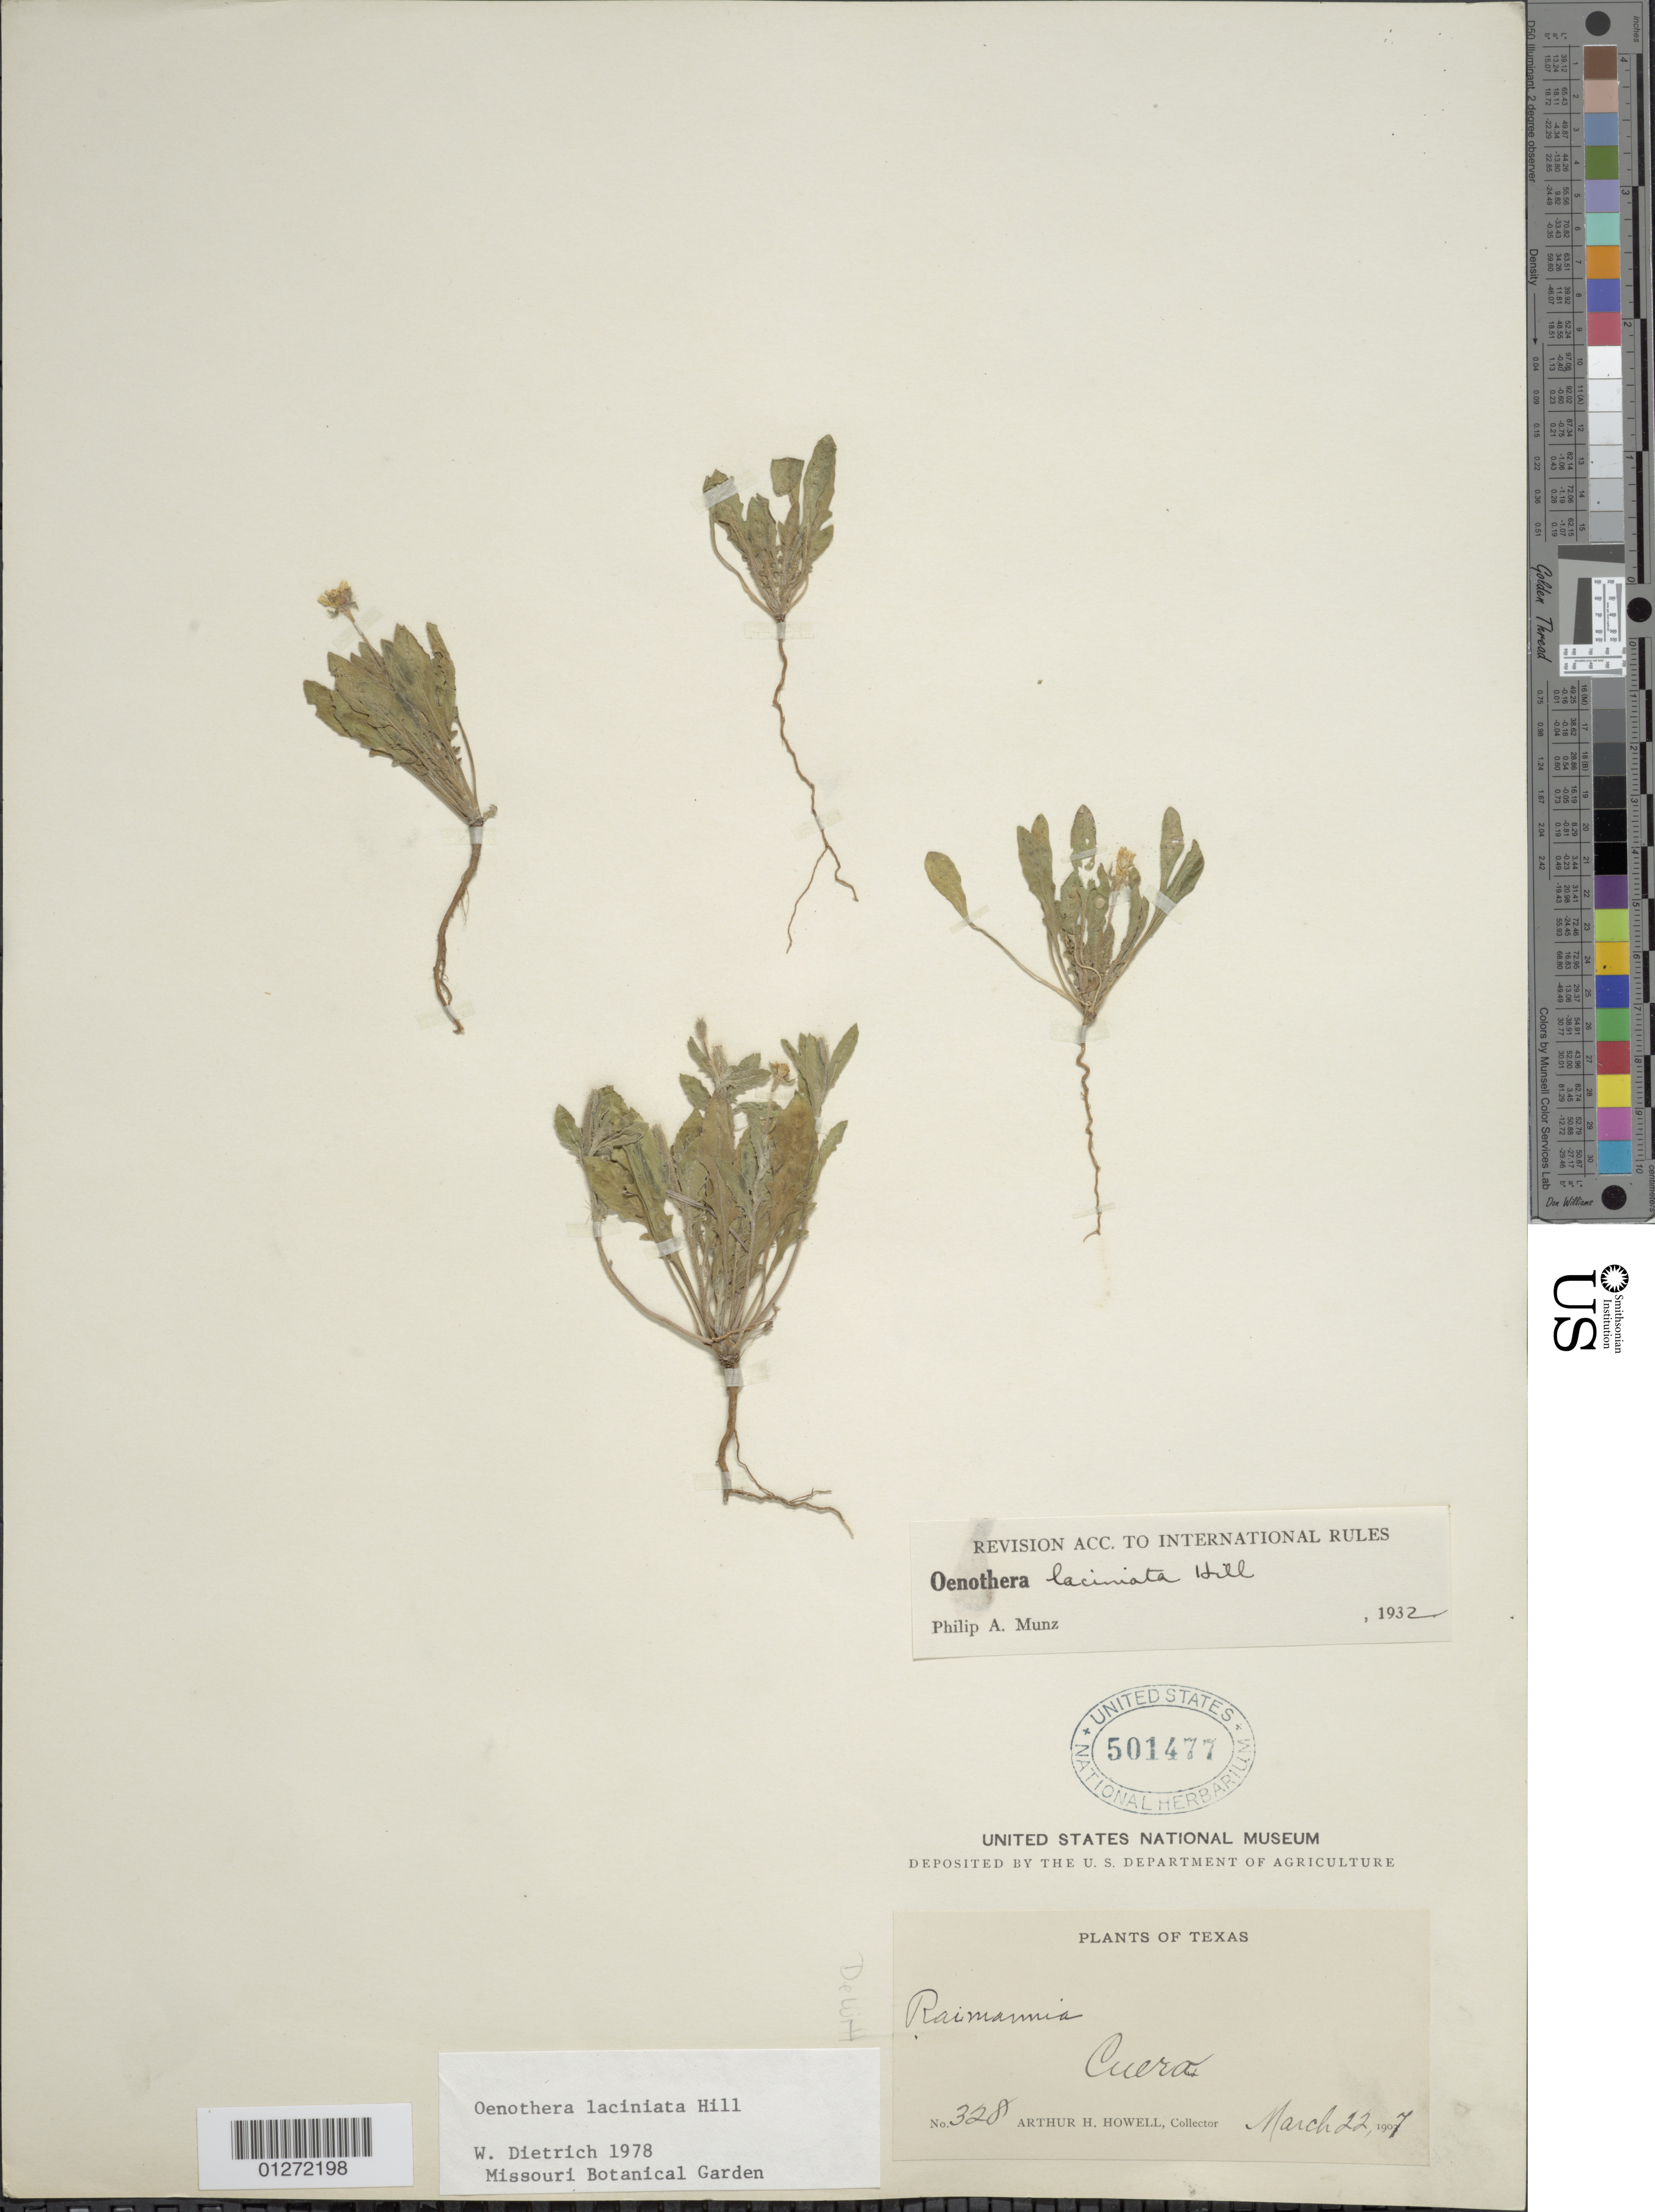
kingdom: Plantae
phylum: Tracheophyta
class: Magnoliopsida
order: Myrtales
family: Onagraceae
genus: Oenothera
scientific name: Oenothera laciniata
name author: Hill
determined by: Dietrich, W.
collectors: A. H. Howell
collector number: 328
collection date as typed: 22 Mar 1907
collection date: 1907-03-22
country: United States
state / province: Texas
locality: Cuero.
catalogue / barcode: US 501477